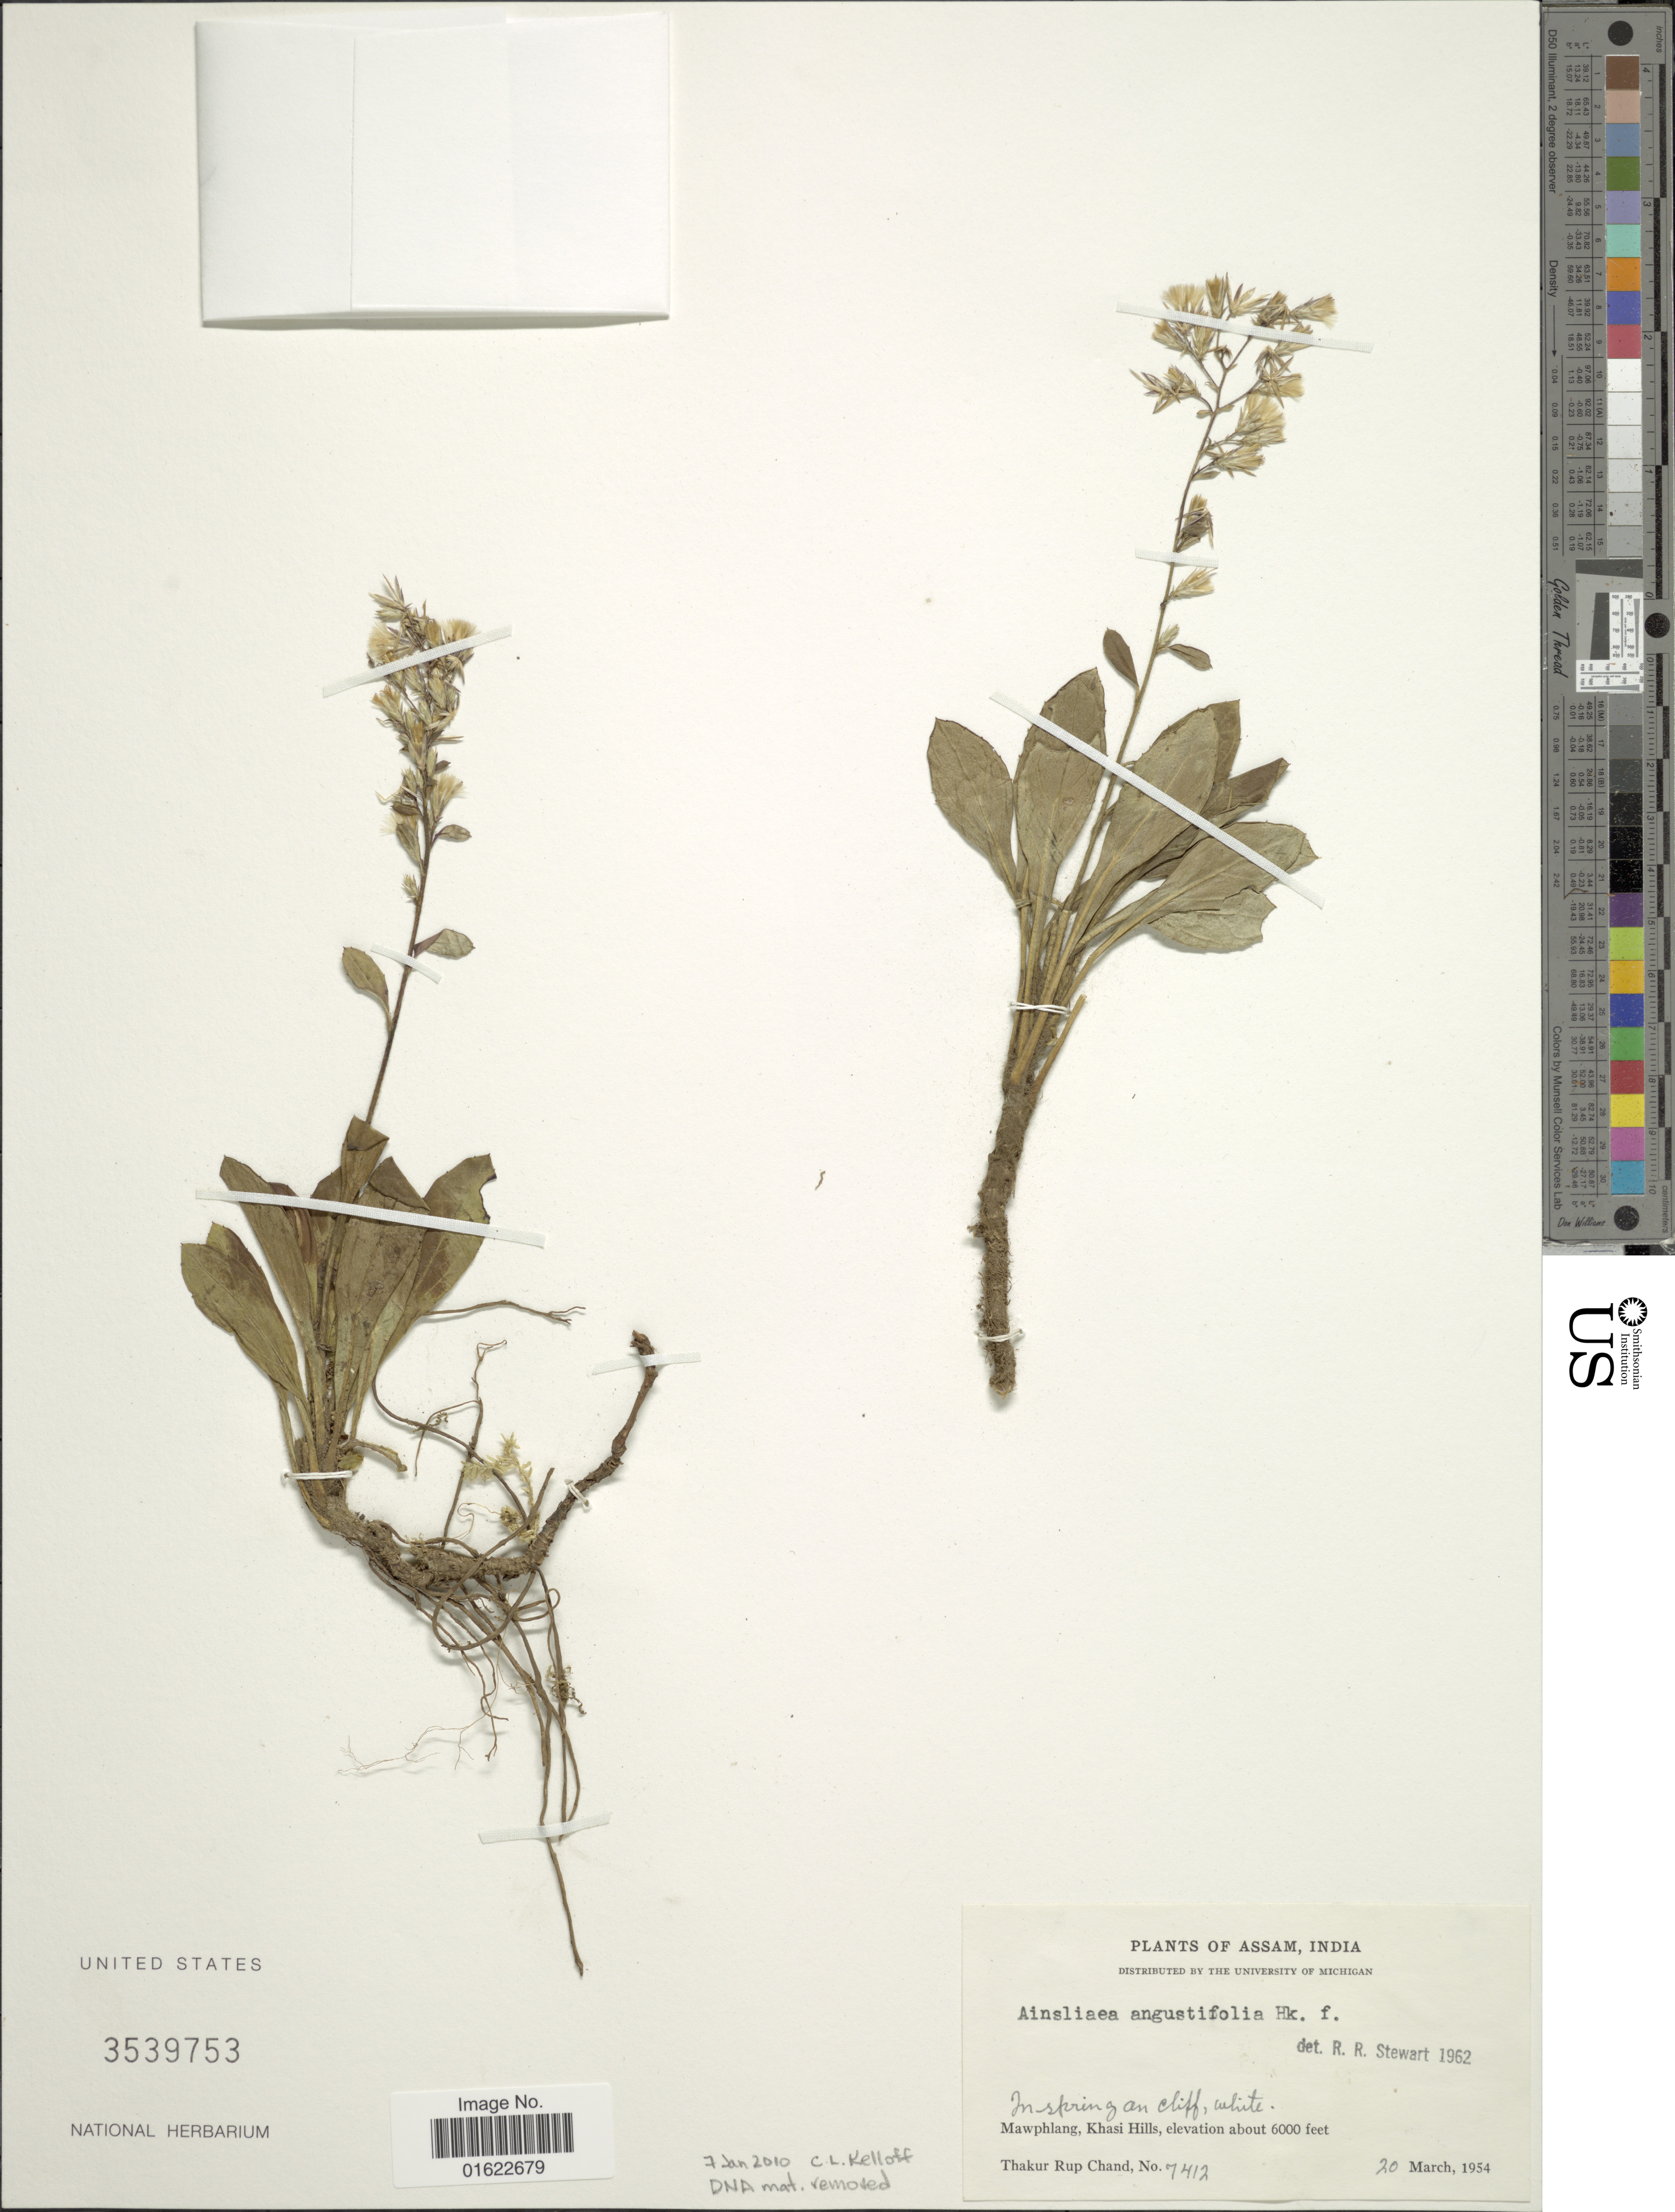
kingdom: Plantae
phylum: Tracheophyta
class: Magnoliopsida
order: Asterales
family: Asteraceae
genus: Ainsliaea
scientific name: Ainsliaea angustifolia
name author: Hook. f. & Thomson ex C.B. Clarke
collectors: T. R. Chand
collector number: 7412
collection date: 1954-03-20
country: India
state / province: Meghalaya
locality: Mawphlang, Khasi Hills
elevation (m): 1829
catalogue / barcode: US 3539753